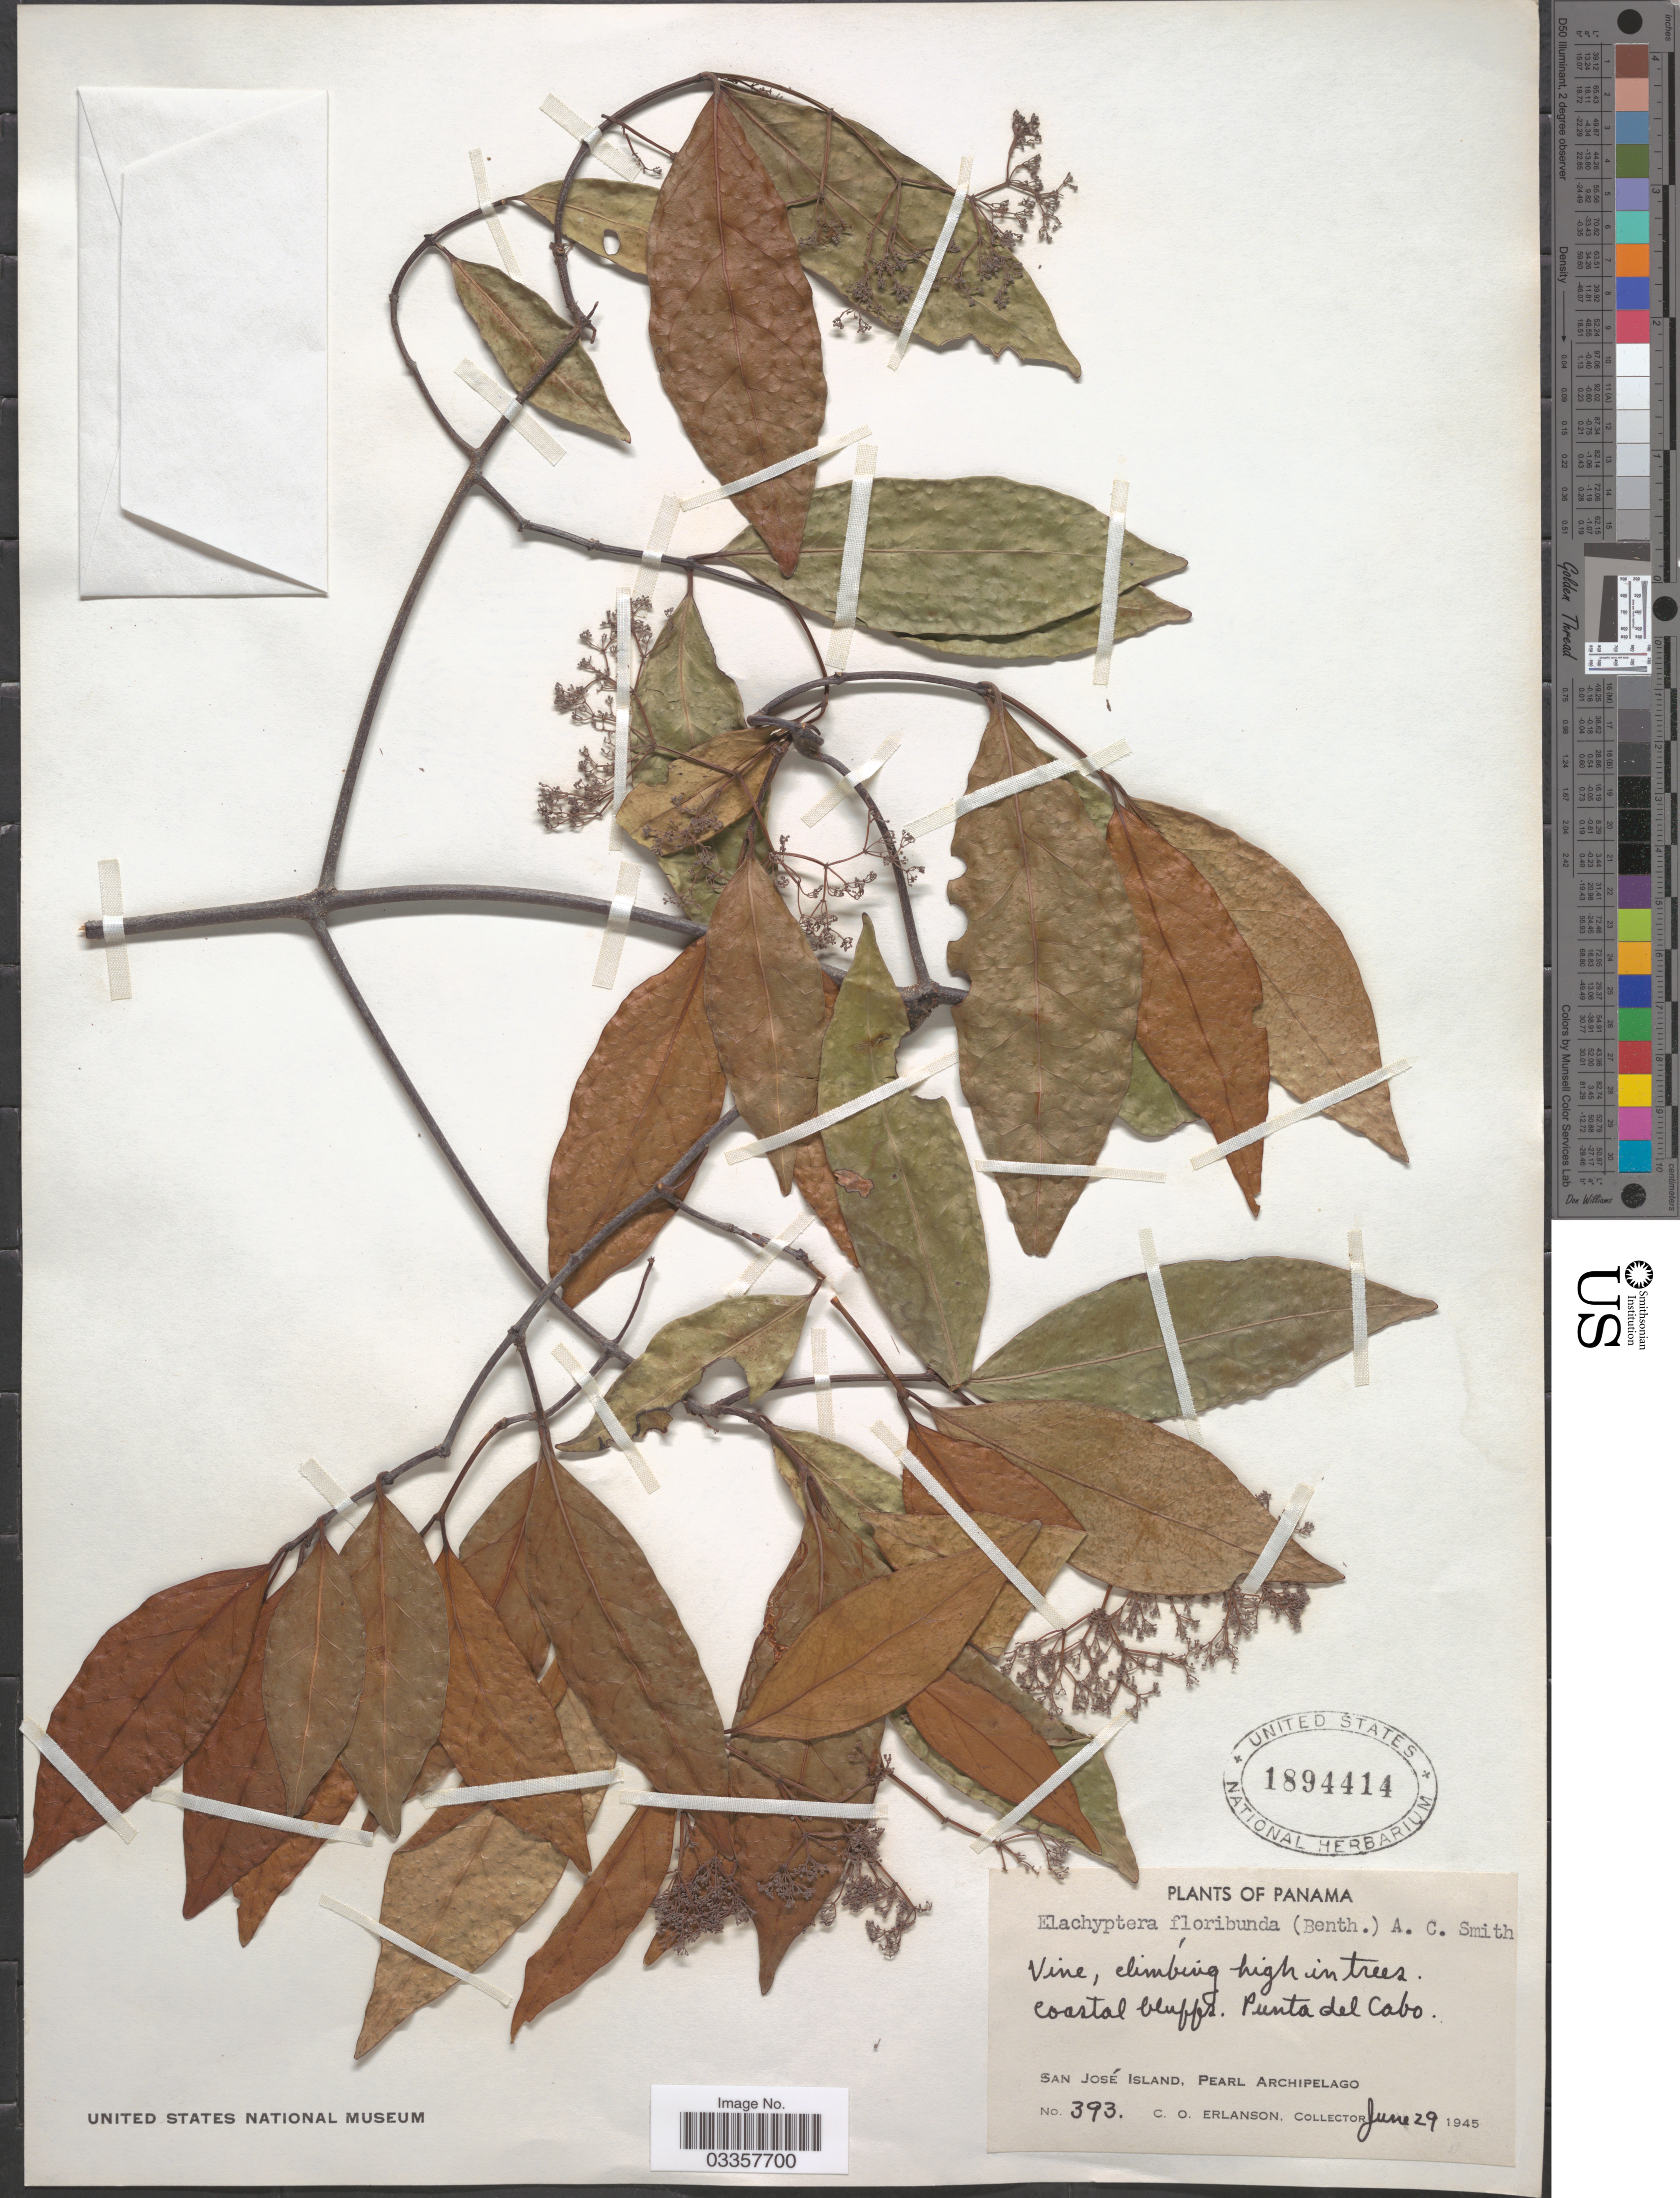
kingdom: Plantae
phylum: Tracheophyta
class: Magnoliopsida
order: Celastrales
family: Celastraceae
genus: Elachyptera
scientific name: Elachyptera floribunda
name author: (Benth.) A.C. Sm.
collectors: C. O. Erlanson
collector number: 393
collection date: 1945-06-29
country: Panama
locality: Punta del Cabo. San José Island, Pearl Archipelago.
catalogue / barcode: US 1894414